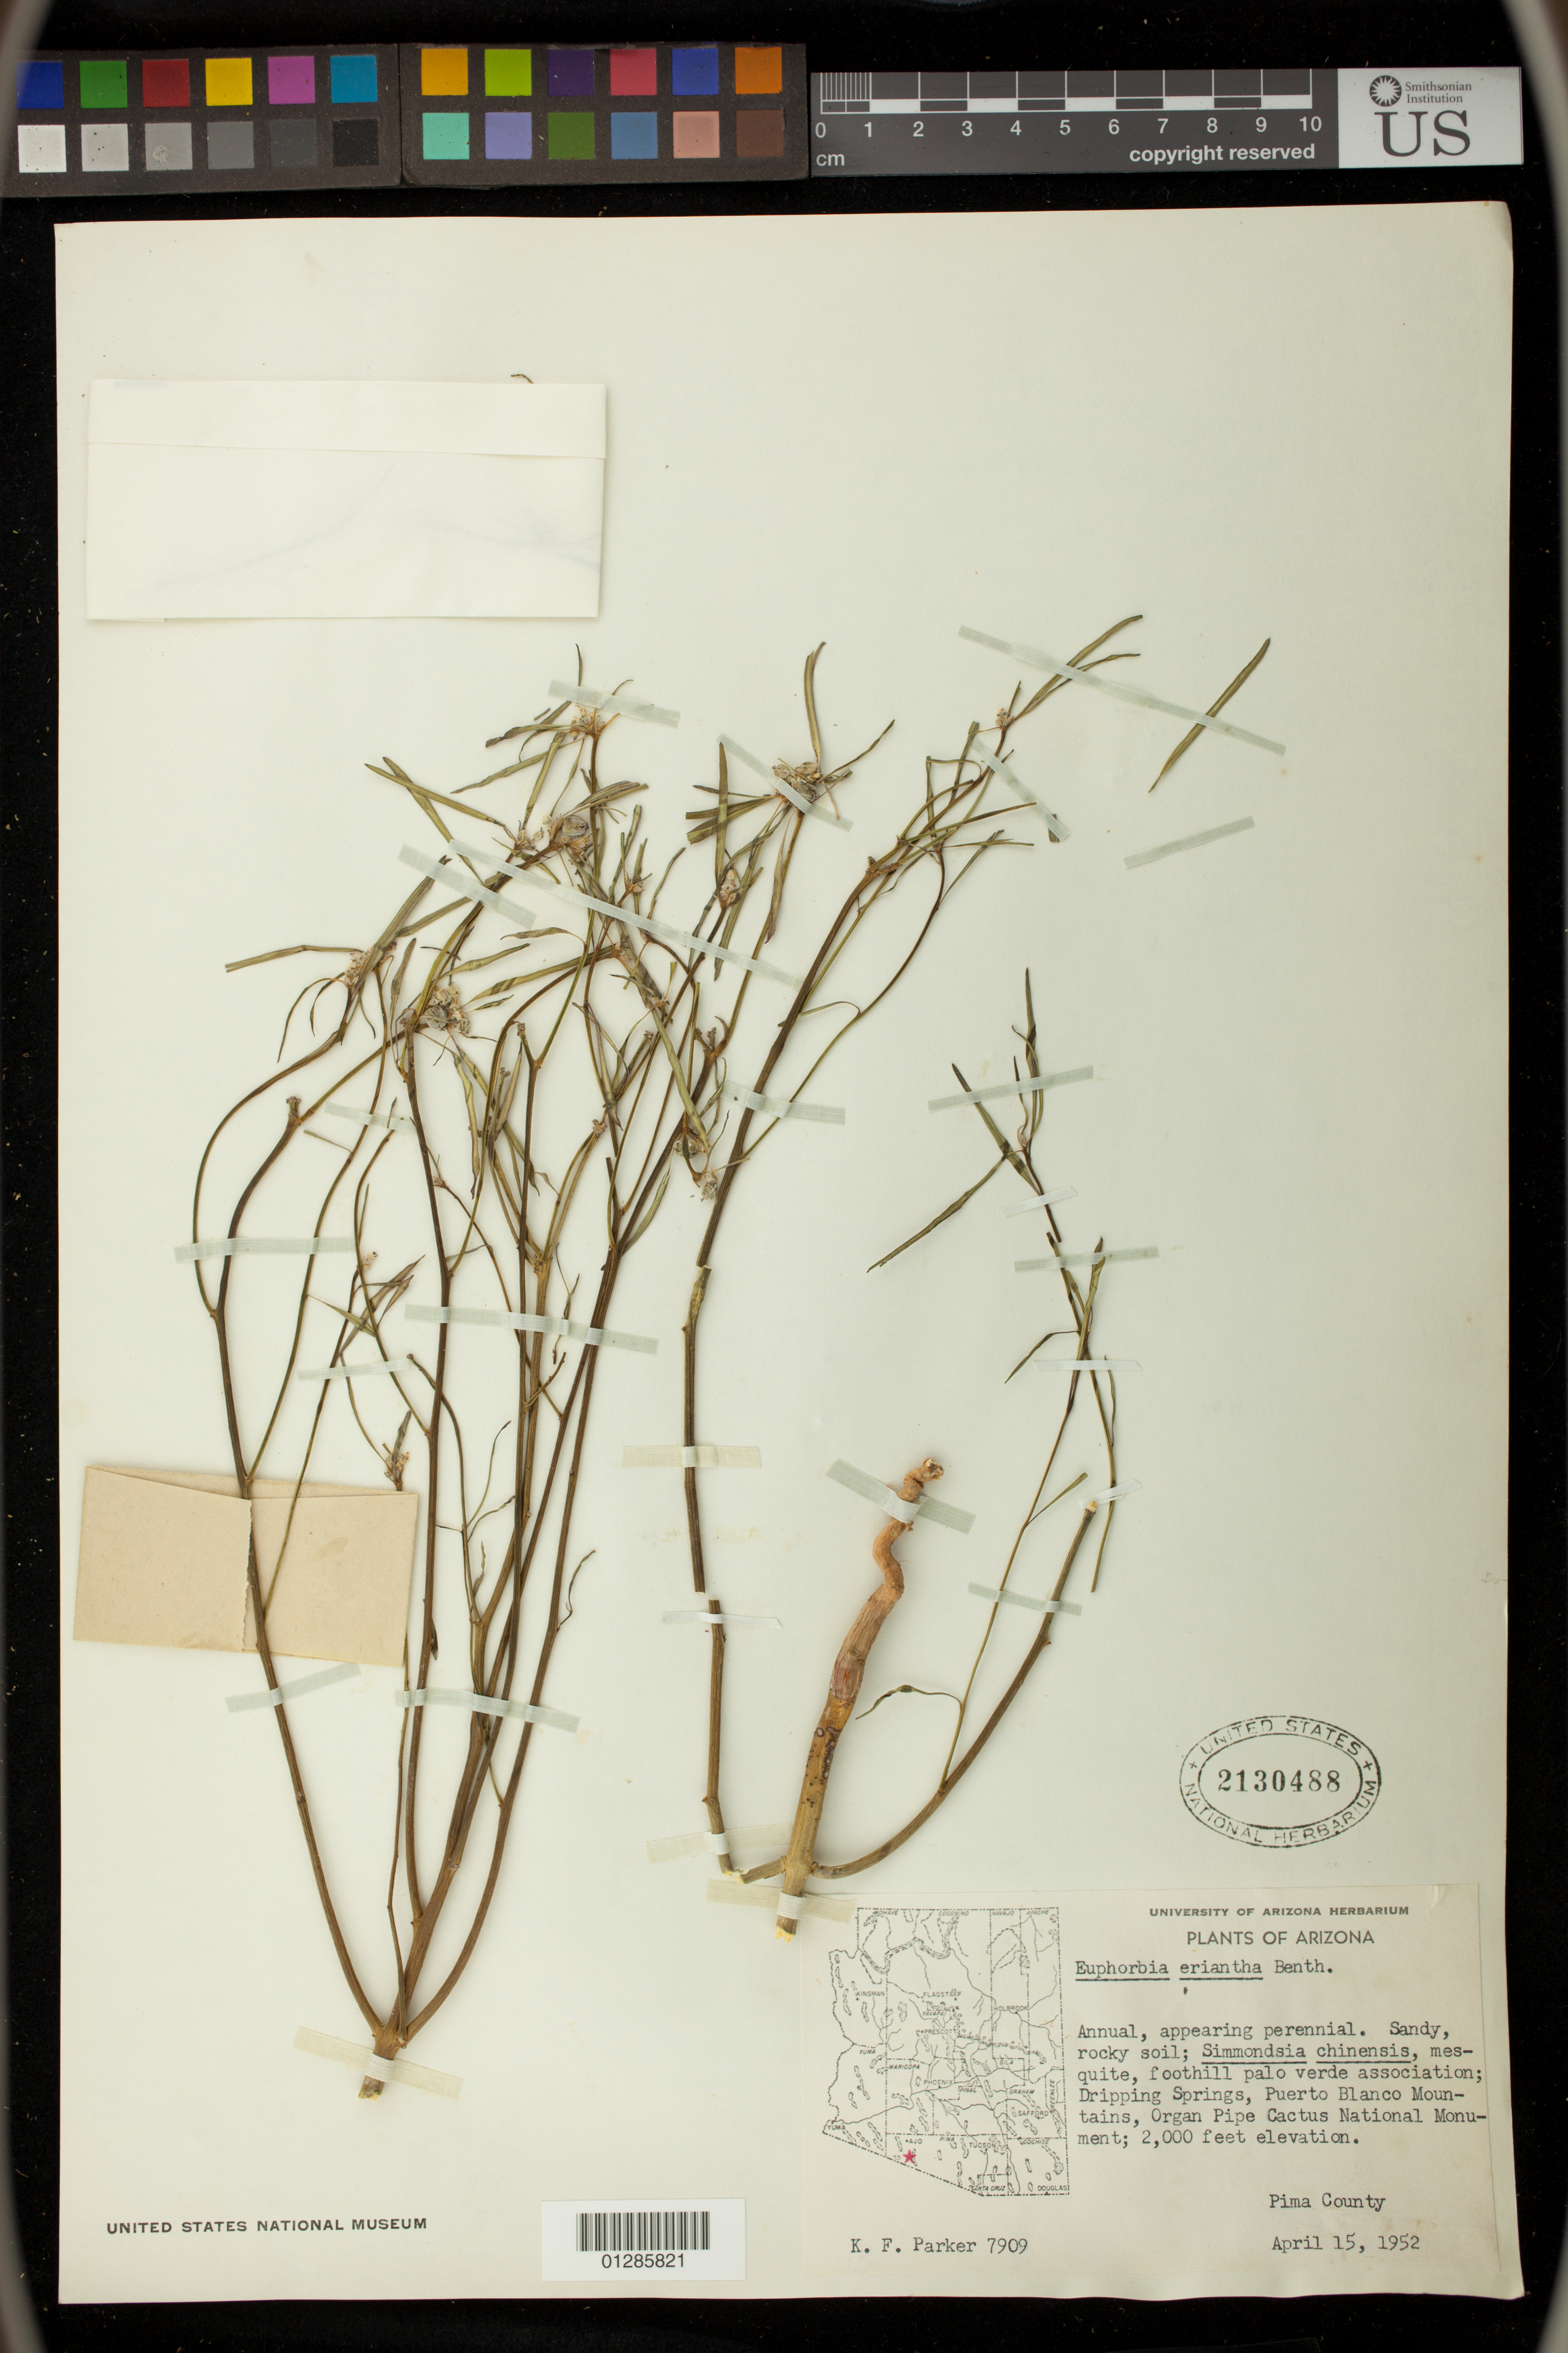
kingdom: Plantae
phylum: Tracheophyta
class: Magnoliopsida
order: Malpighiales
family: Euphorbiaceae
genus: Euphorbia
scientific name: Euphorbia eriantha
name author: Benth.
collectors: K. F. Parker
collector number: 7909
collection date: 1952-04-15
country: United States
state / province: Arizona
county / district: Pima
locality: Dripping Springs, Puerto Blanco Mountains, Organ Pipe cactus National Monument.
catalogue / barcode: US 2130488